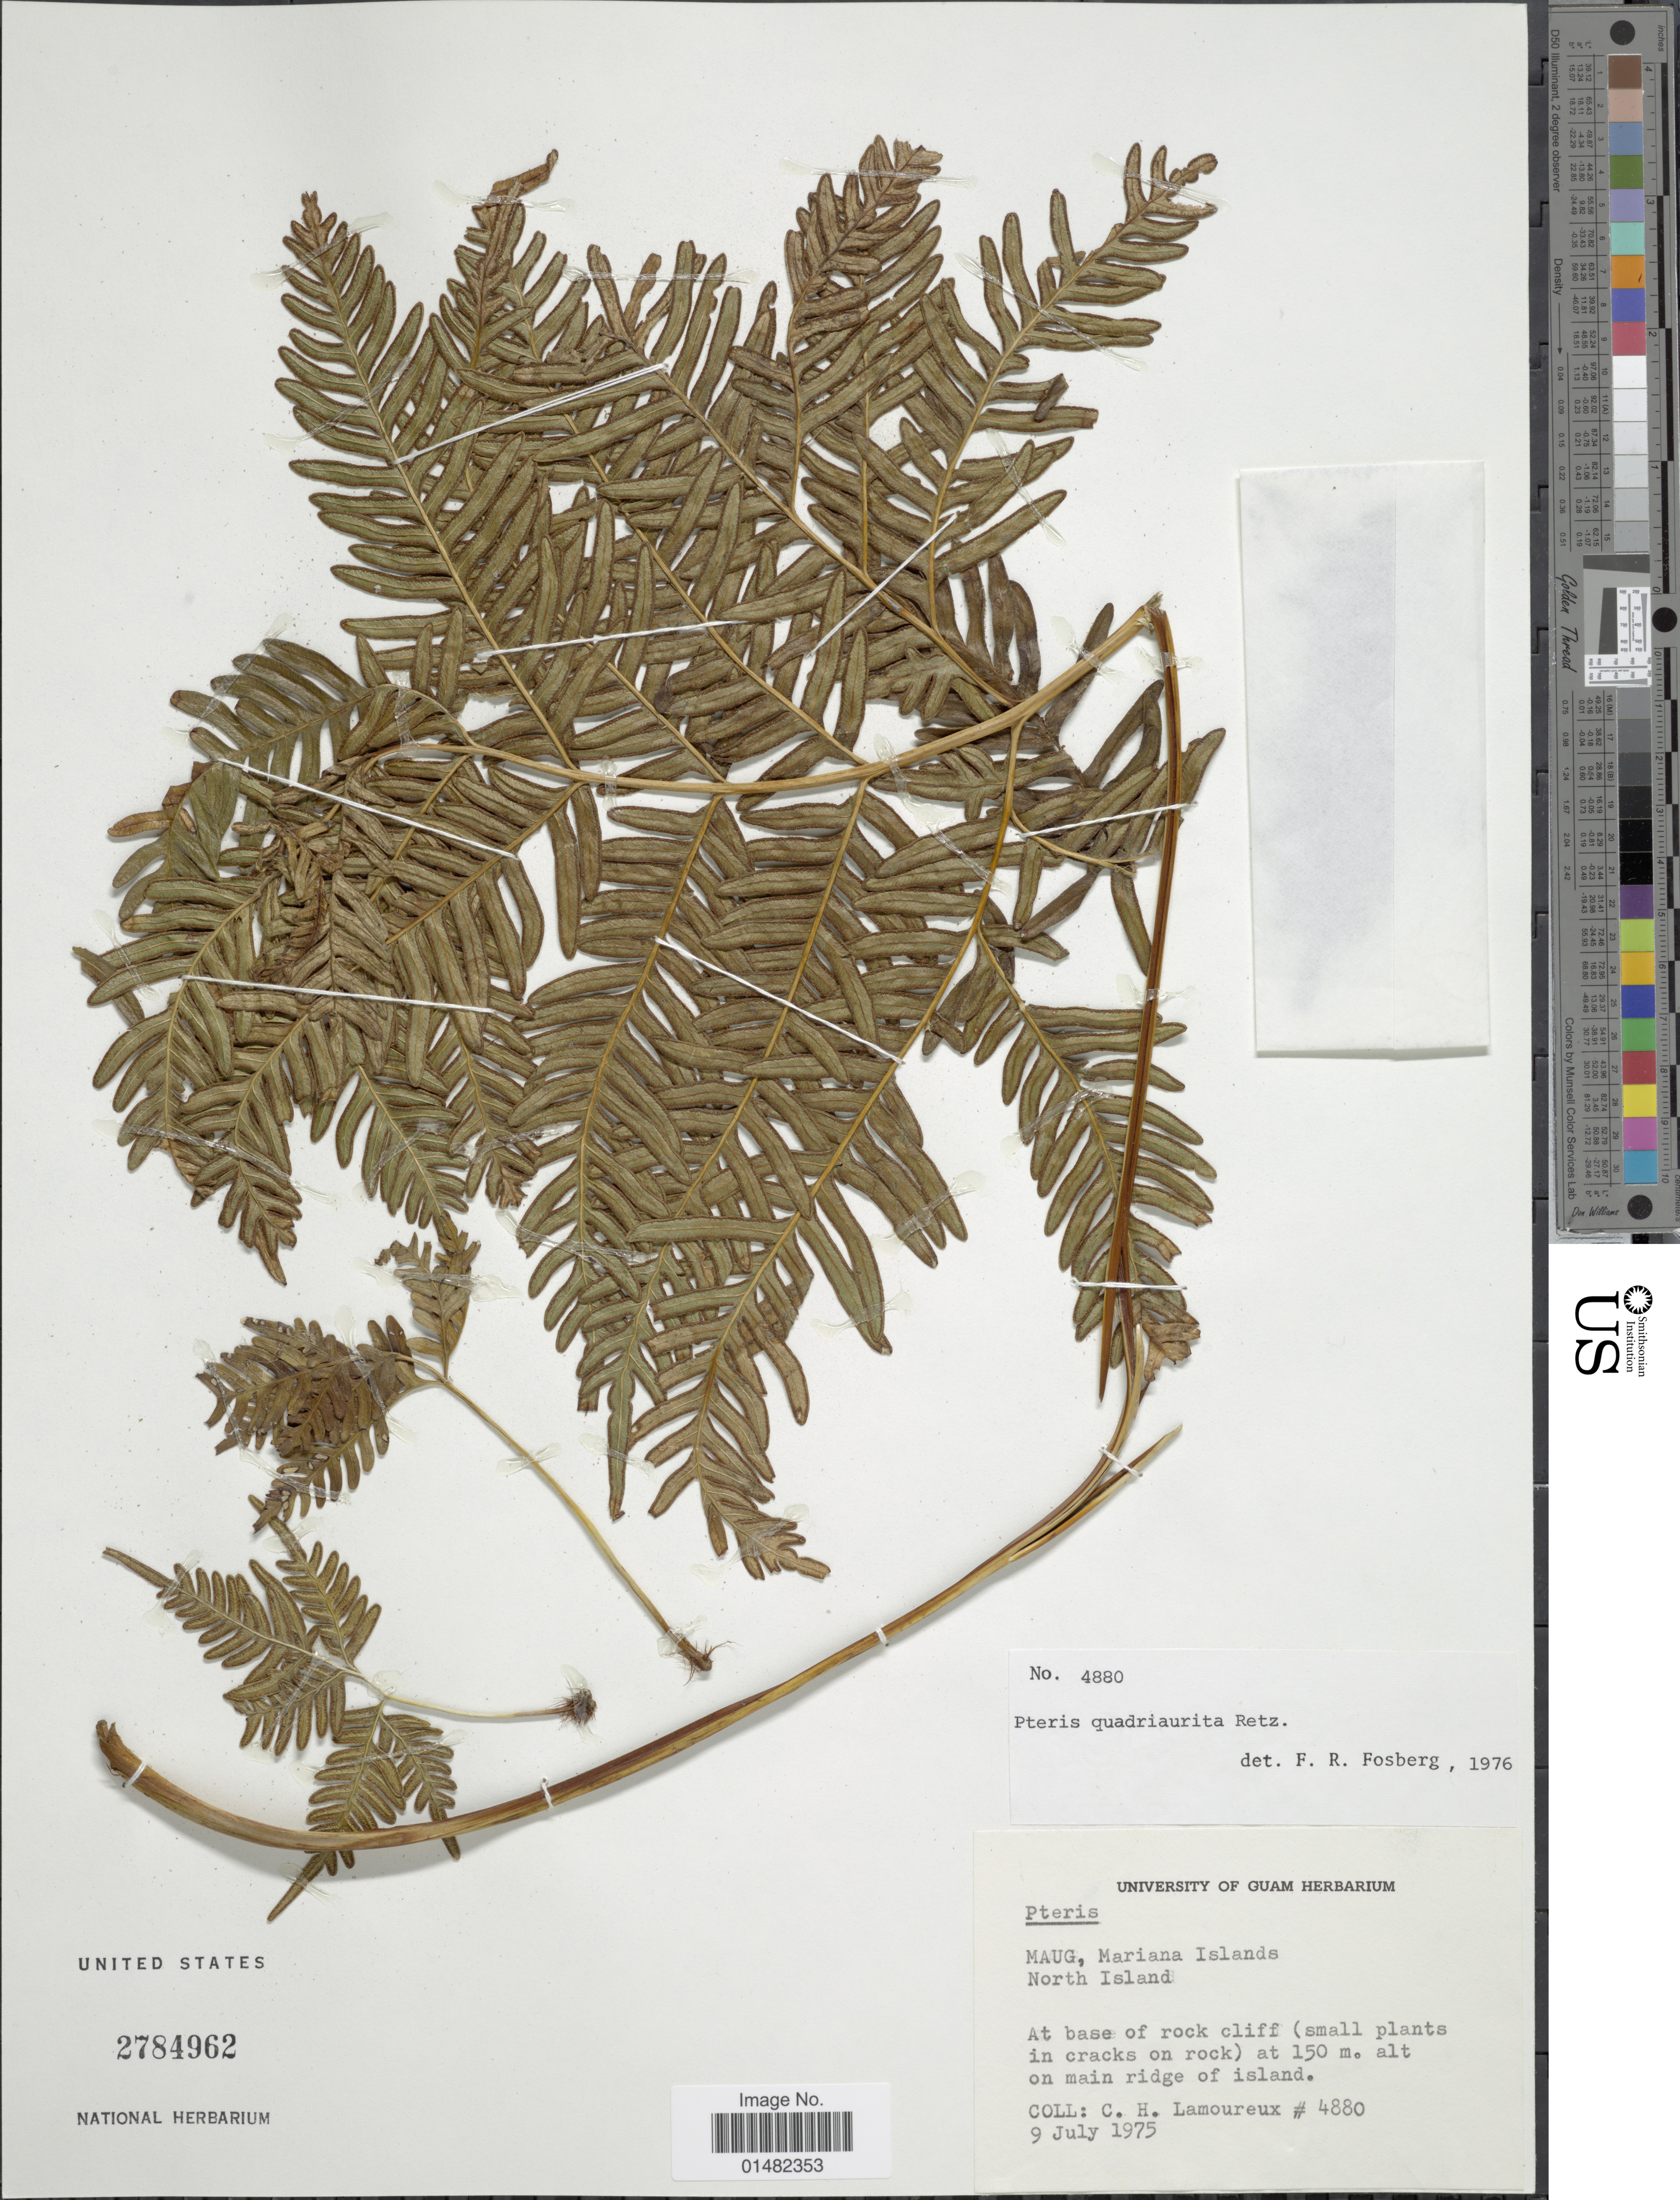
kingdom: Plantae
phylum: Tracheophyta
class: Polypodiopsida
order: Polypodiales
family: Pteridaceae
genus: Pteris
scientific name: Pteris quadriaurita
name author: Retz.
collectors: C. H. Lamoureux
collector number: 4880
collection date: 1975-07-09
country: Northern Mariana Islands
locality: Maug, North Island, At base of rock cliff (small plants in cracks on rock) on main ridge of island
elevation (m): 150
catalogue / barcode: US 2784962